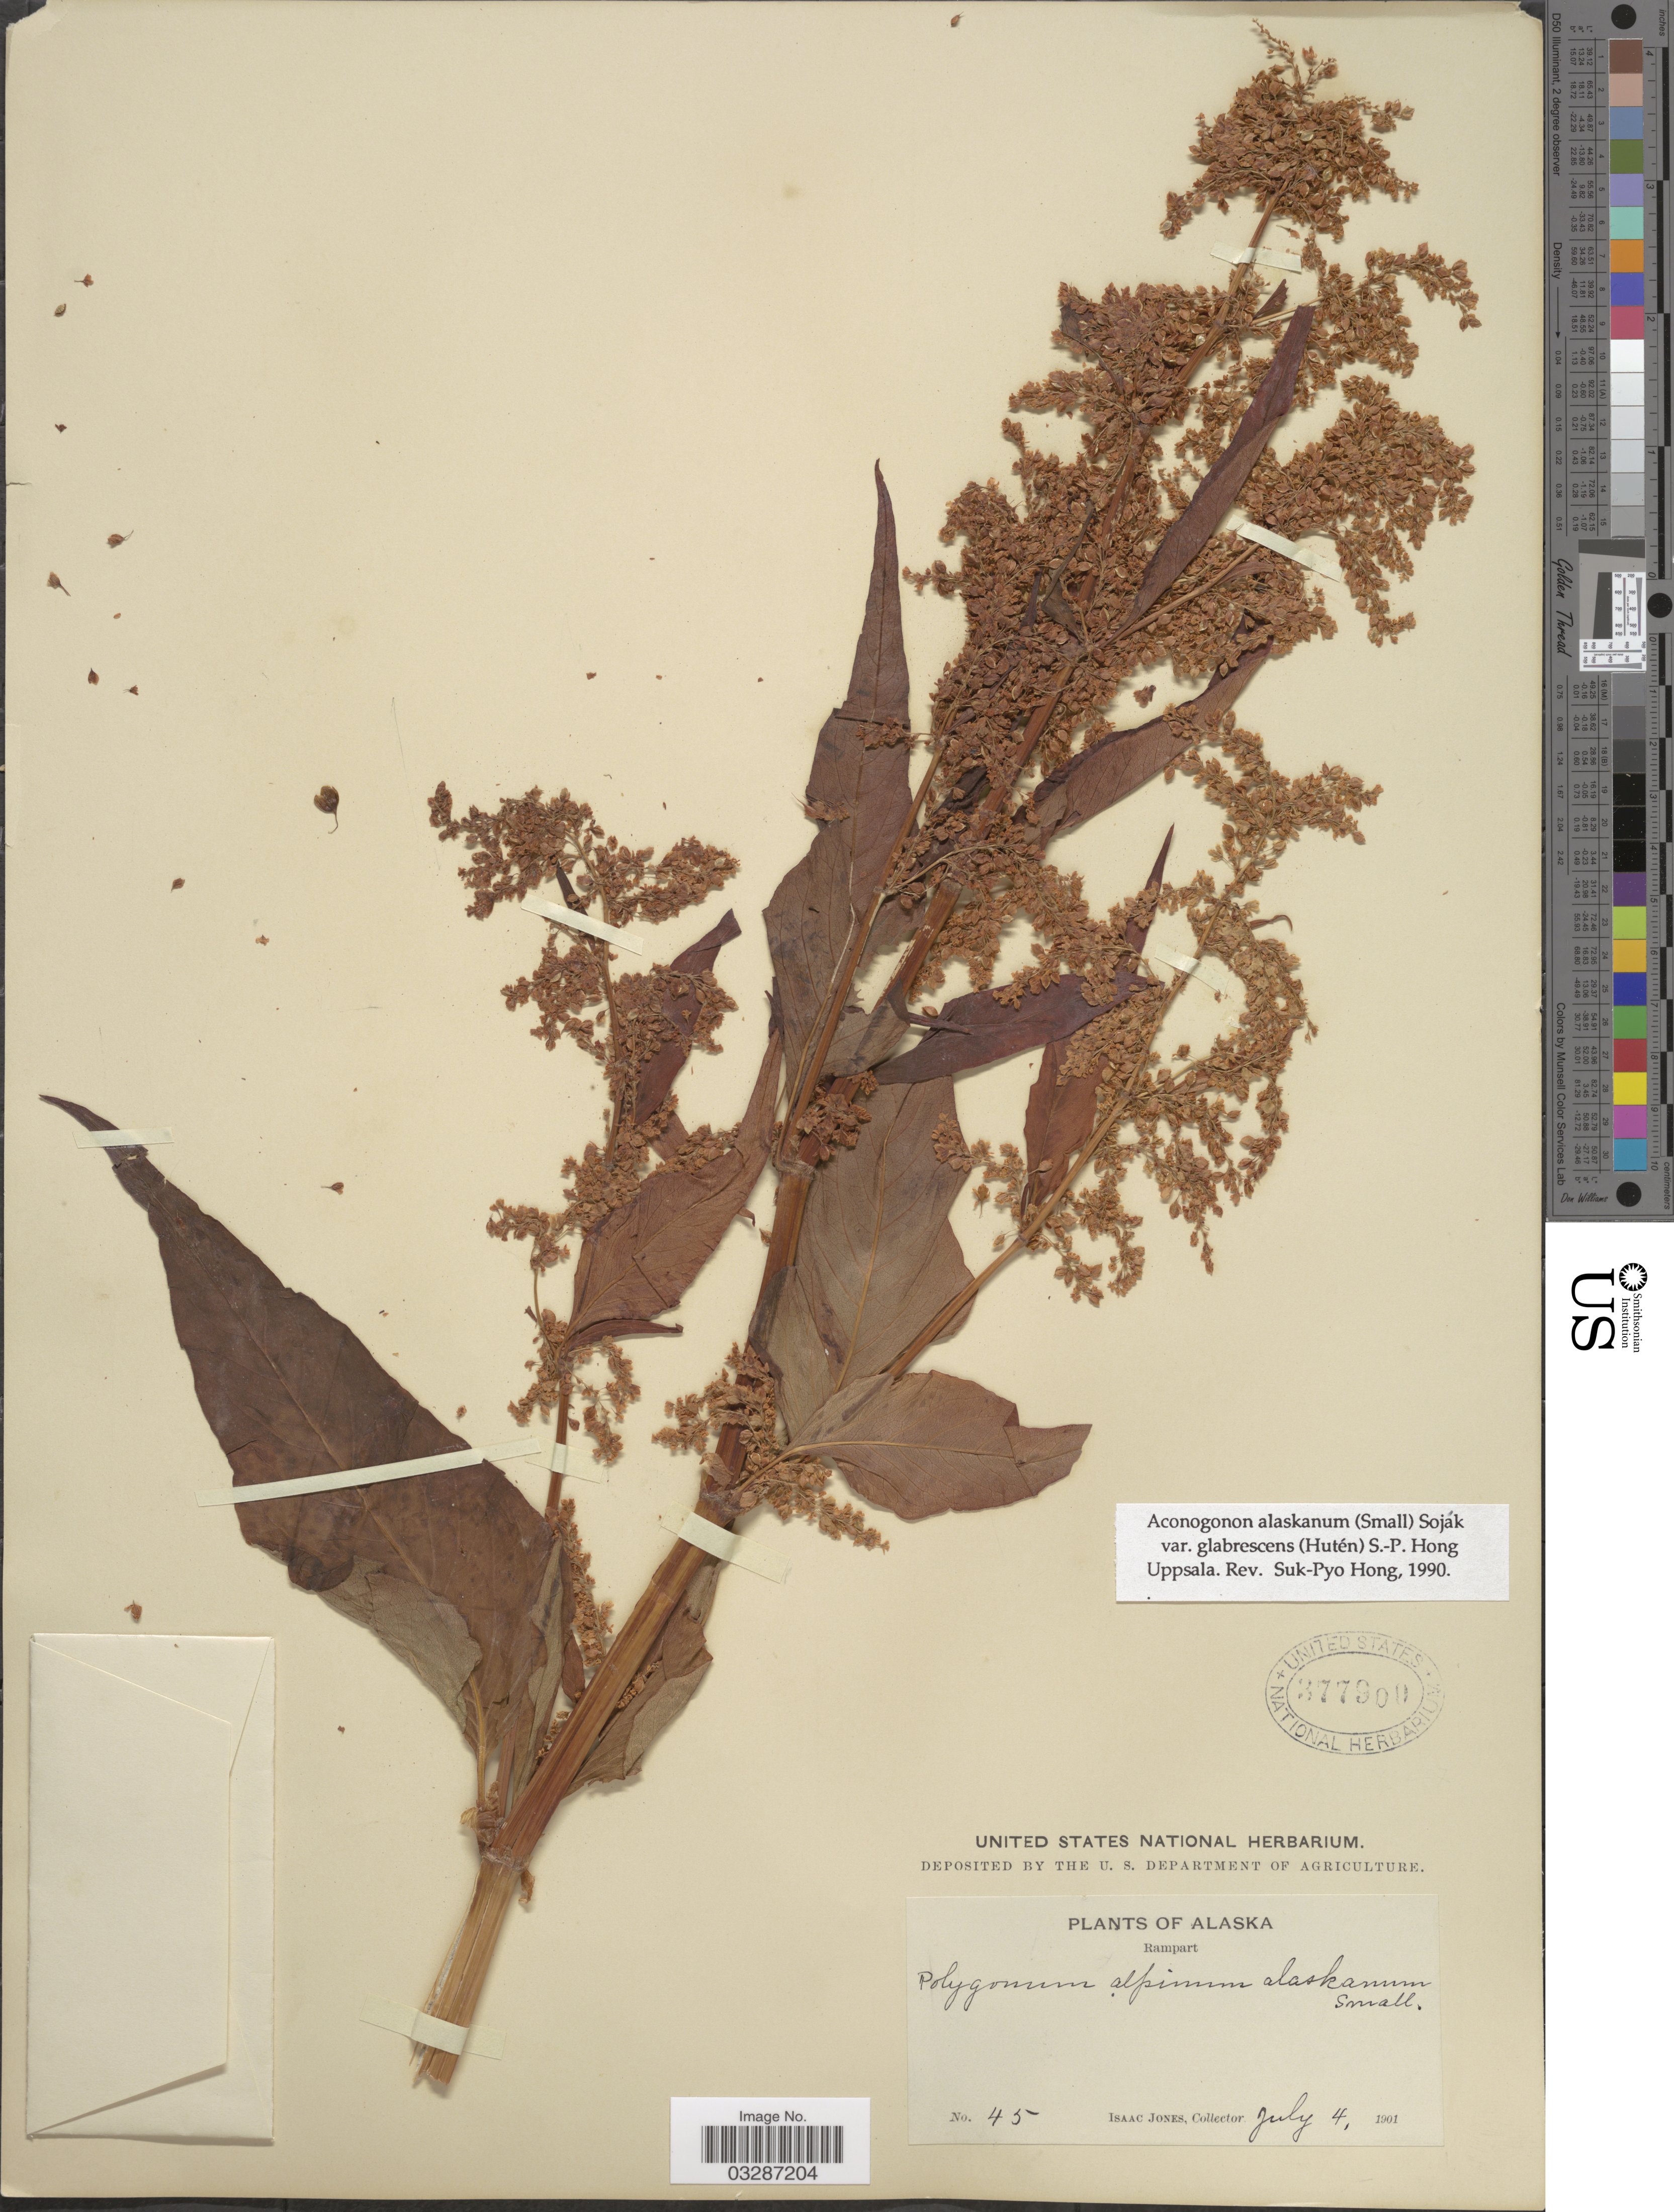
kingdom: Plantae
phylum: Tracheophyta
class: Magnoliopsida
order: Caryophyllales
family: Polygonaceae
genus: Koenigia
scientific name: Koenigia alaskana var. glabrescens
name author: (Hultén) T.M. Schust. & Reveal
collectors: I. Jones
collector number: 45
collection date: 1901-07-04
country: United States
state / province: Alaska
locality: Rampart.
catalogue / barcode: US 377900